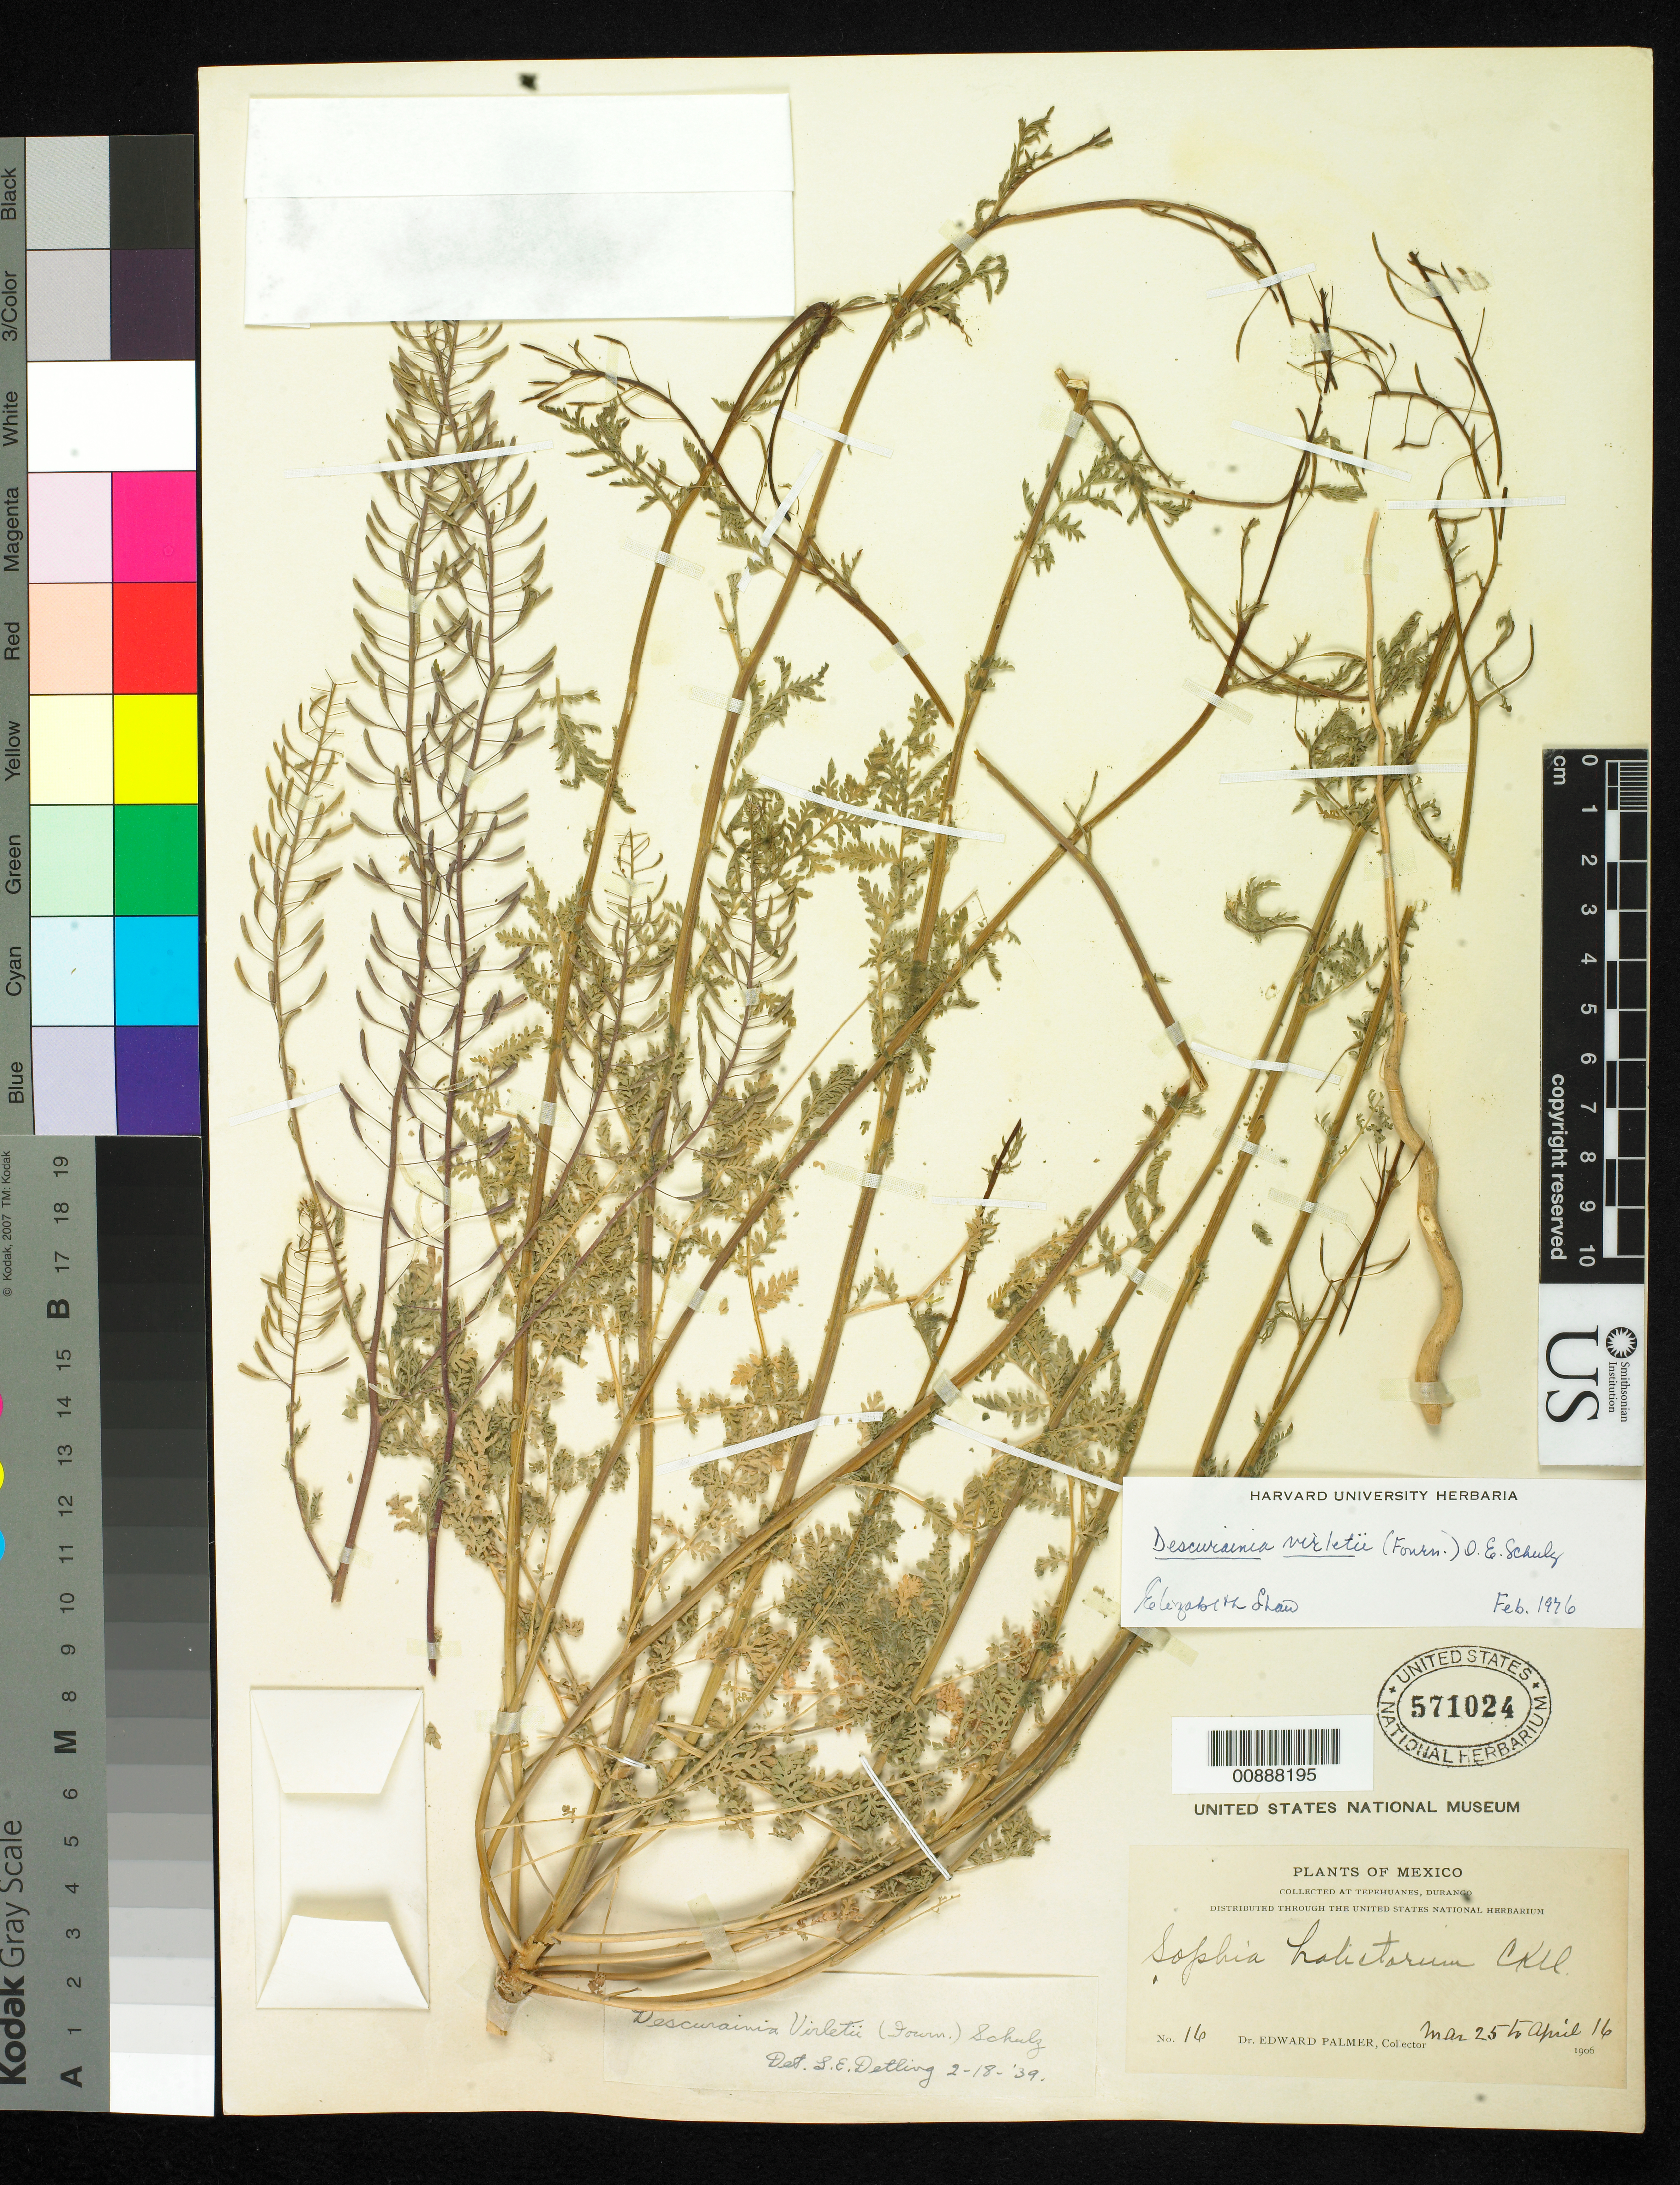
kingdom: Plantae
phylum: Tracheophyta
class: Magnoliopsida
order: Brassicales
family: Brassicaceae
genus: Descurainia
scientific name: Descurainia virletii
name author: (E. Fourn.) O.E. Schulz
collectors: E. Palmer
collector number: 16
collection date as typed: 25 Mar 1906 to 16 Apr 1906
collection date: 1906-03-25/1906-04-16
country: Mexico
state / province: Durango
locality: Tepehuanes, Durango.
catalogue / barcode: US 571024